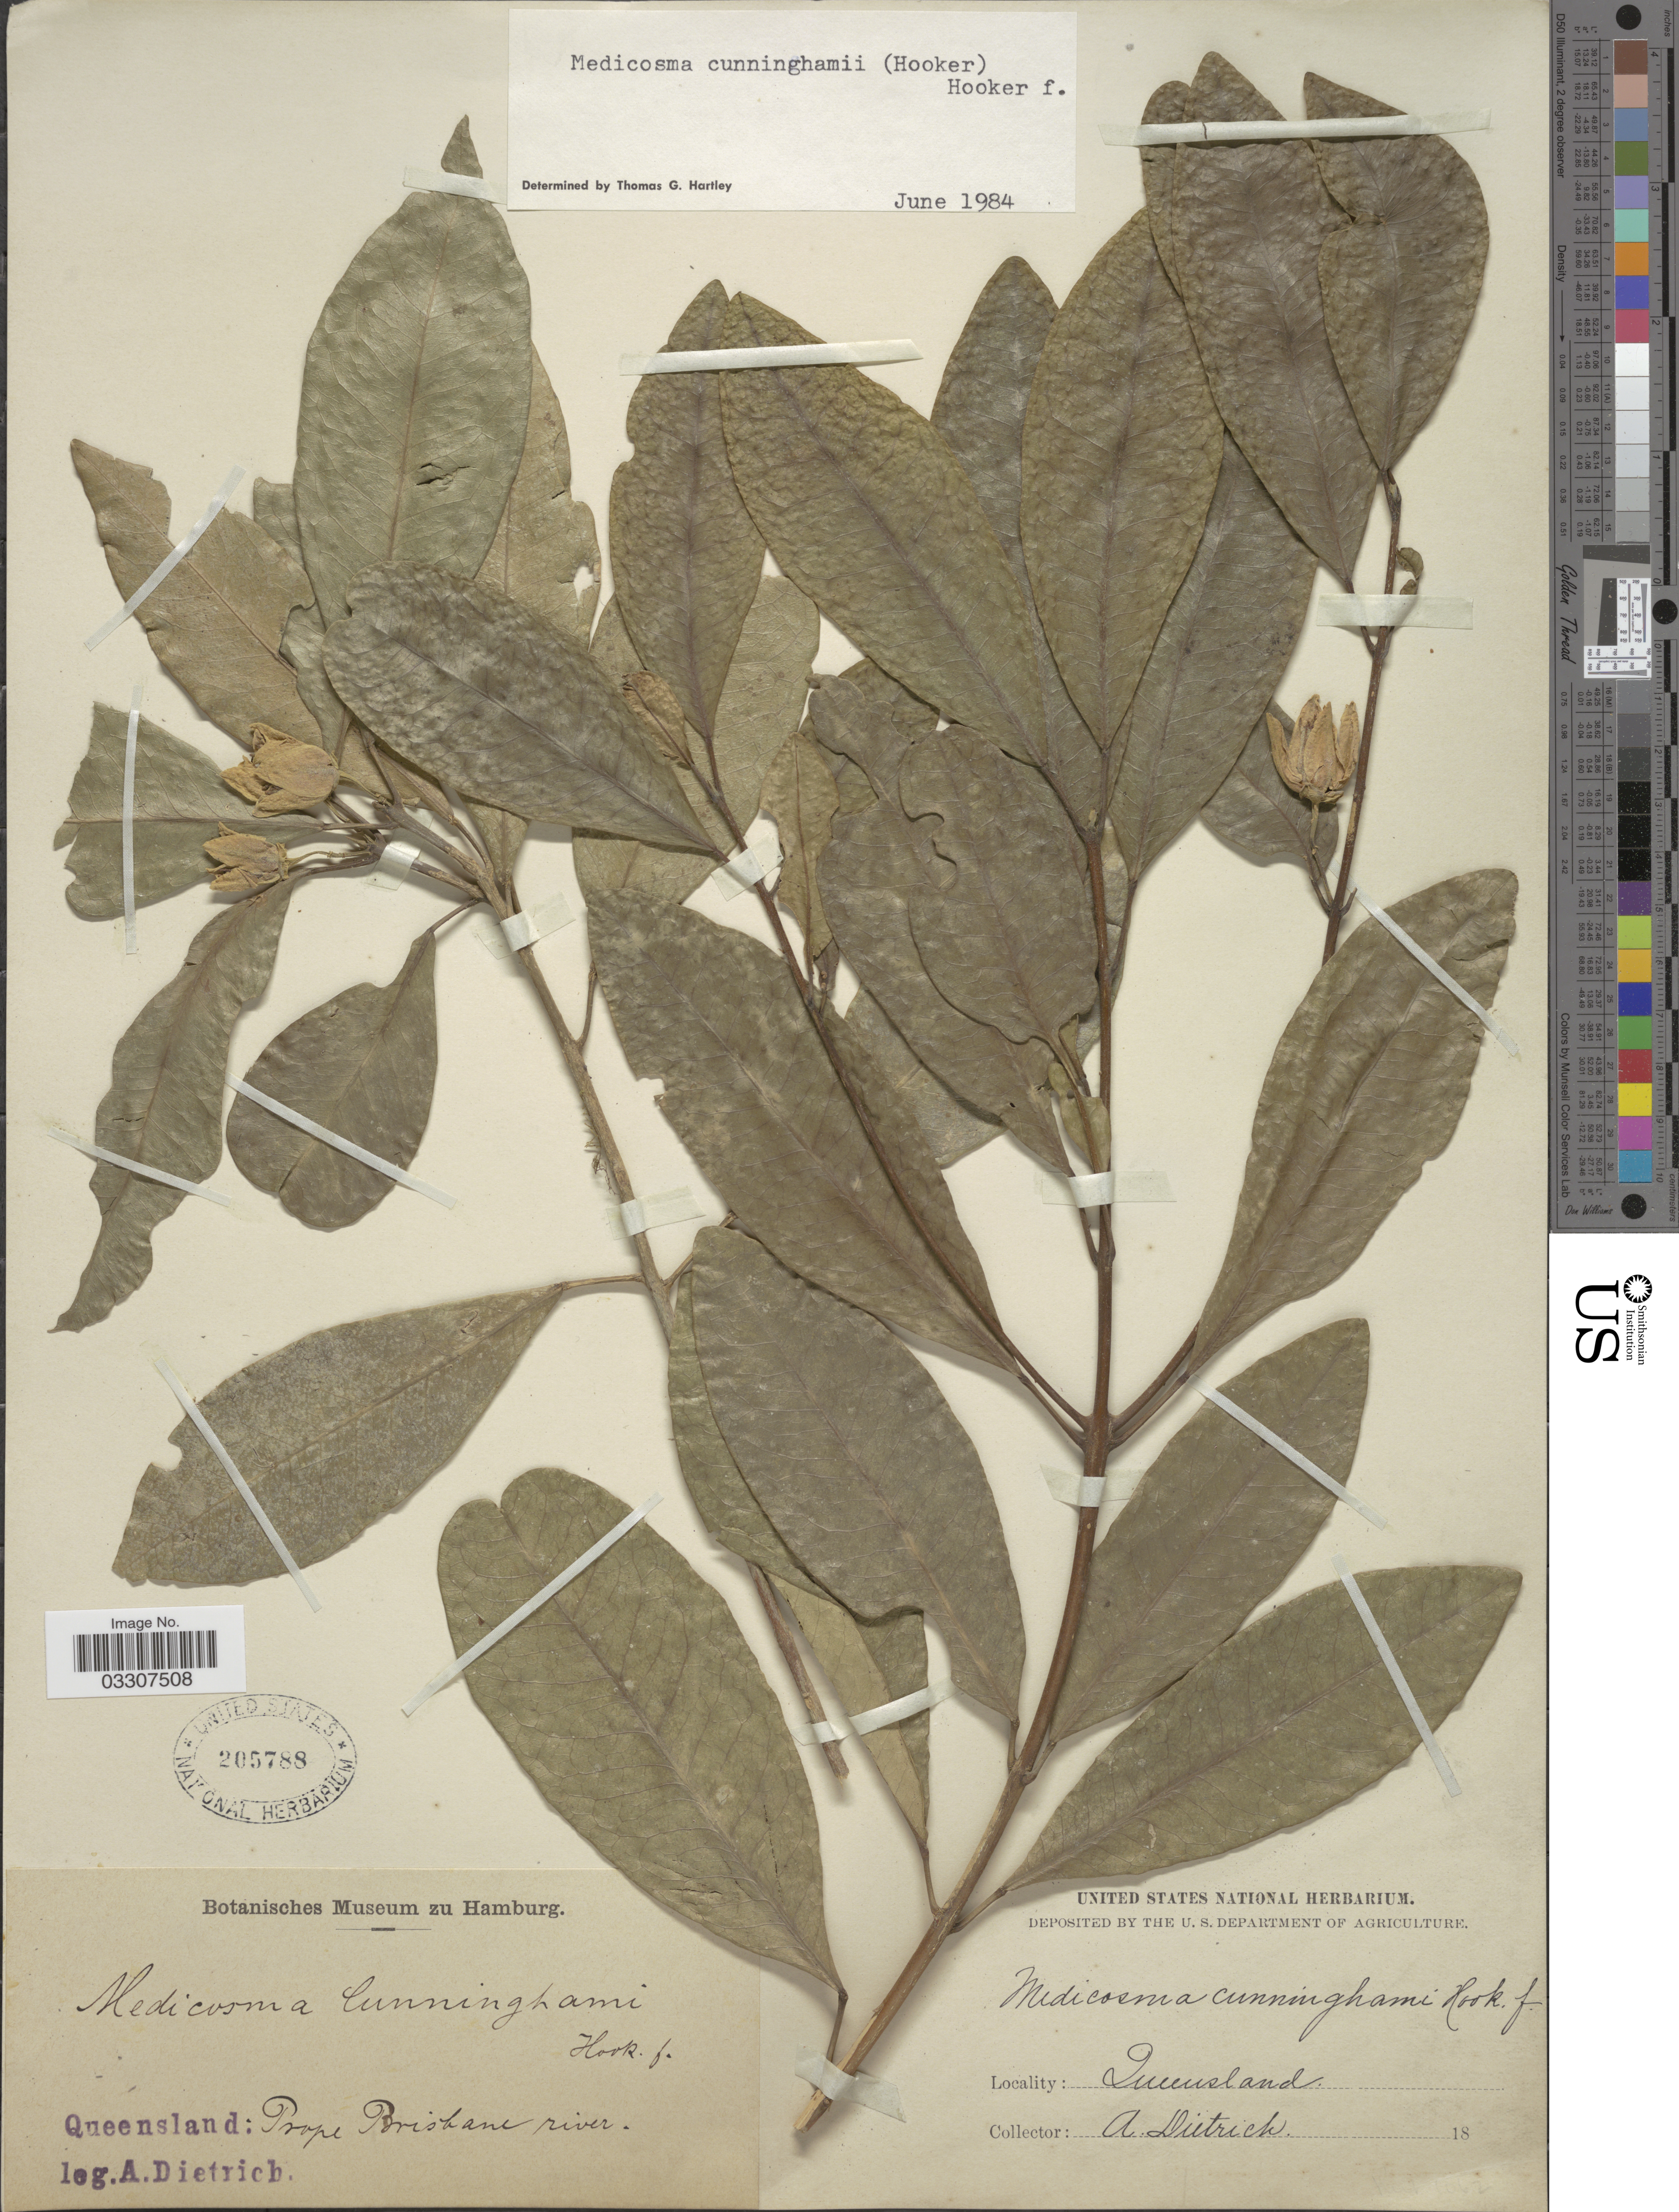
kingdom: Plantae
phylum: Tracheophyta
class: Magnoliopsida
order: Sapindales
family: Rutaceae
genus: Medicosma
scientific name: Medicosma cunninghamii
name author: (Hook.) Benth. & Hook. f.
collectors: A. Dietrich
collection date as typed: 18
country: Australia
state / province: Queensland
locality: Prope Brisbane river.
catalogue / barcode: US 205788